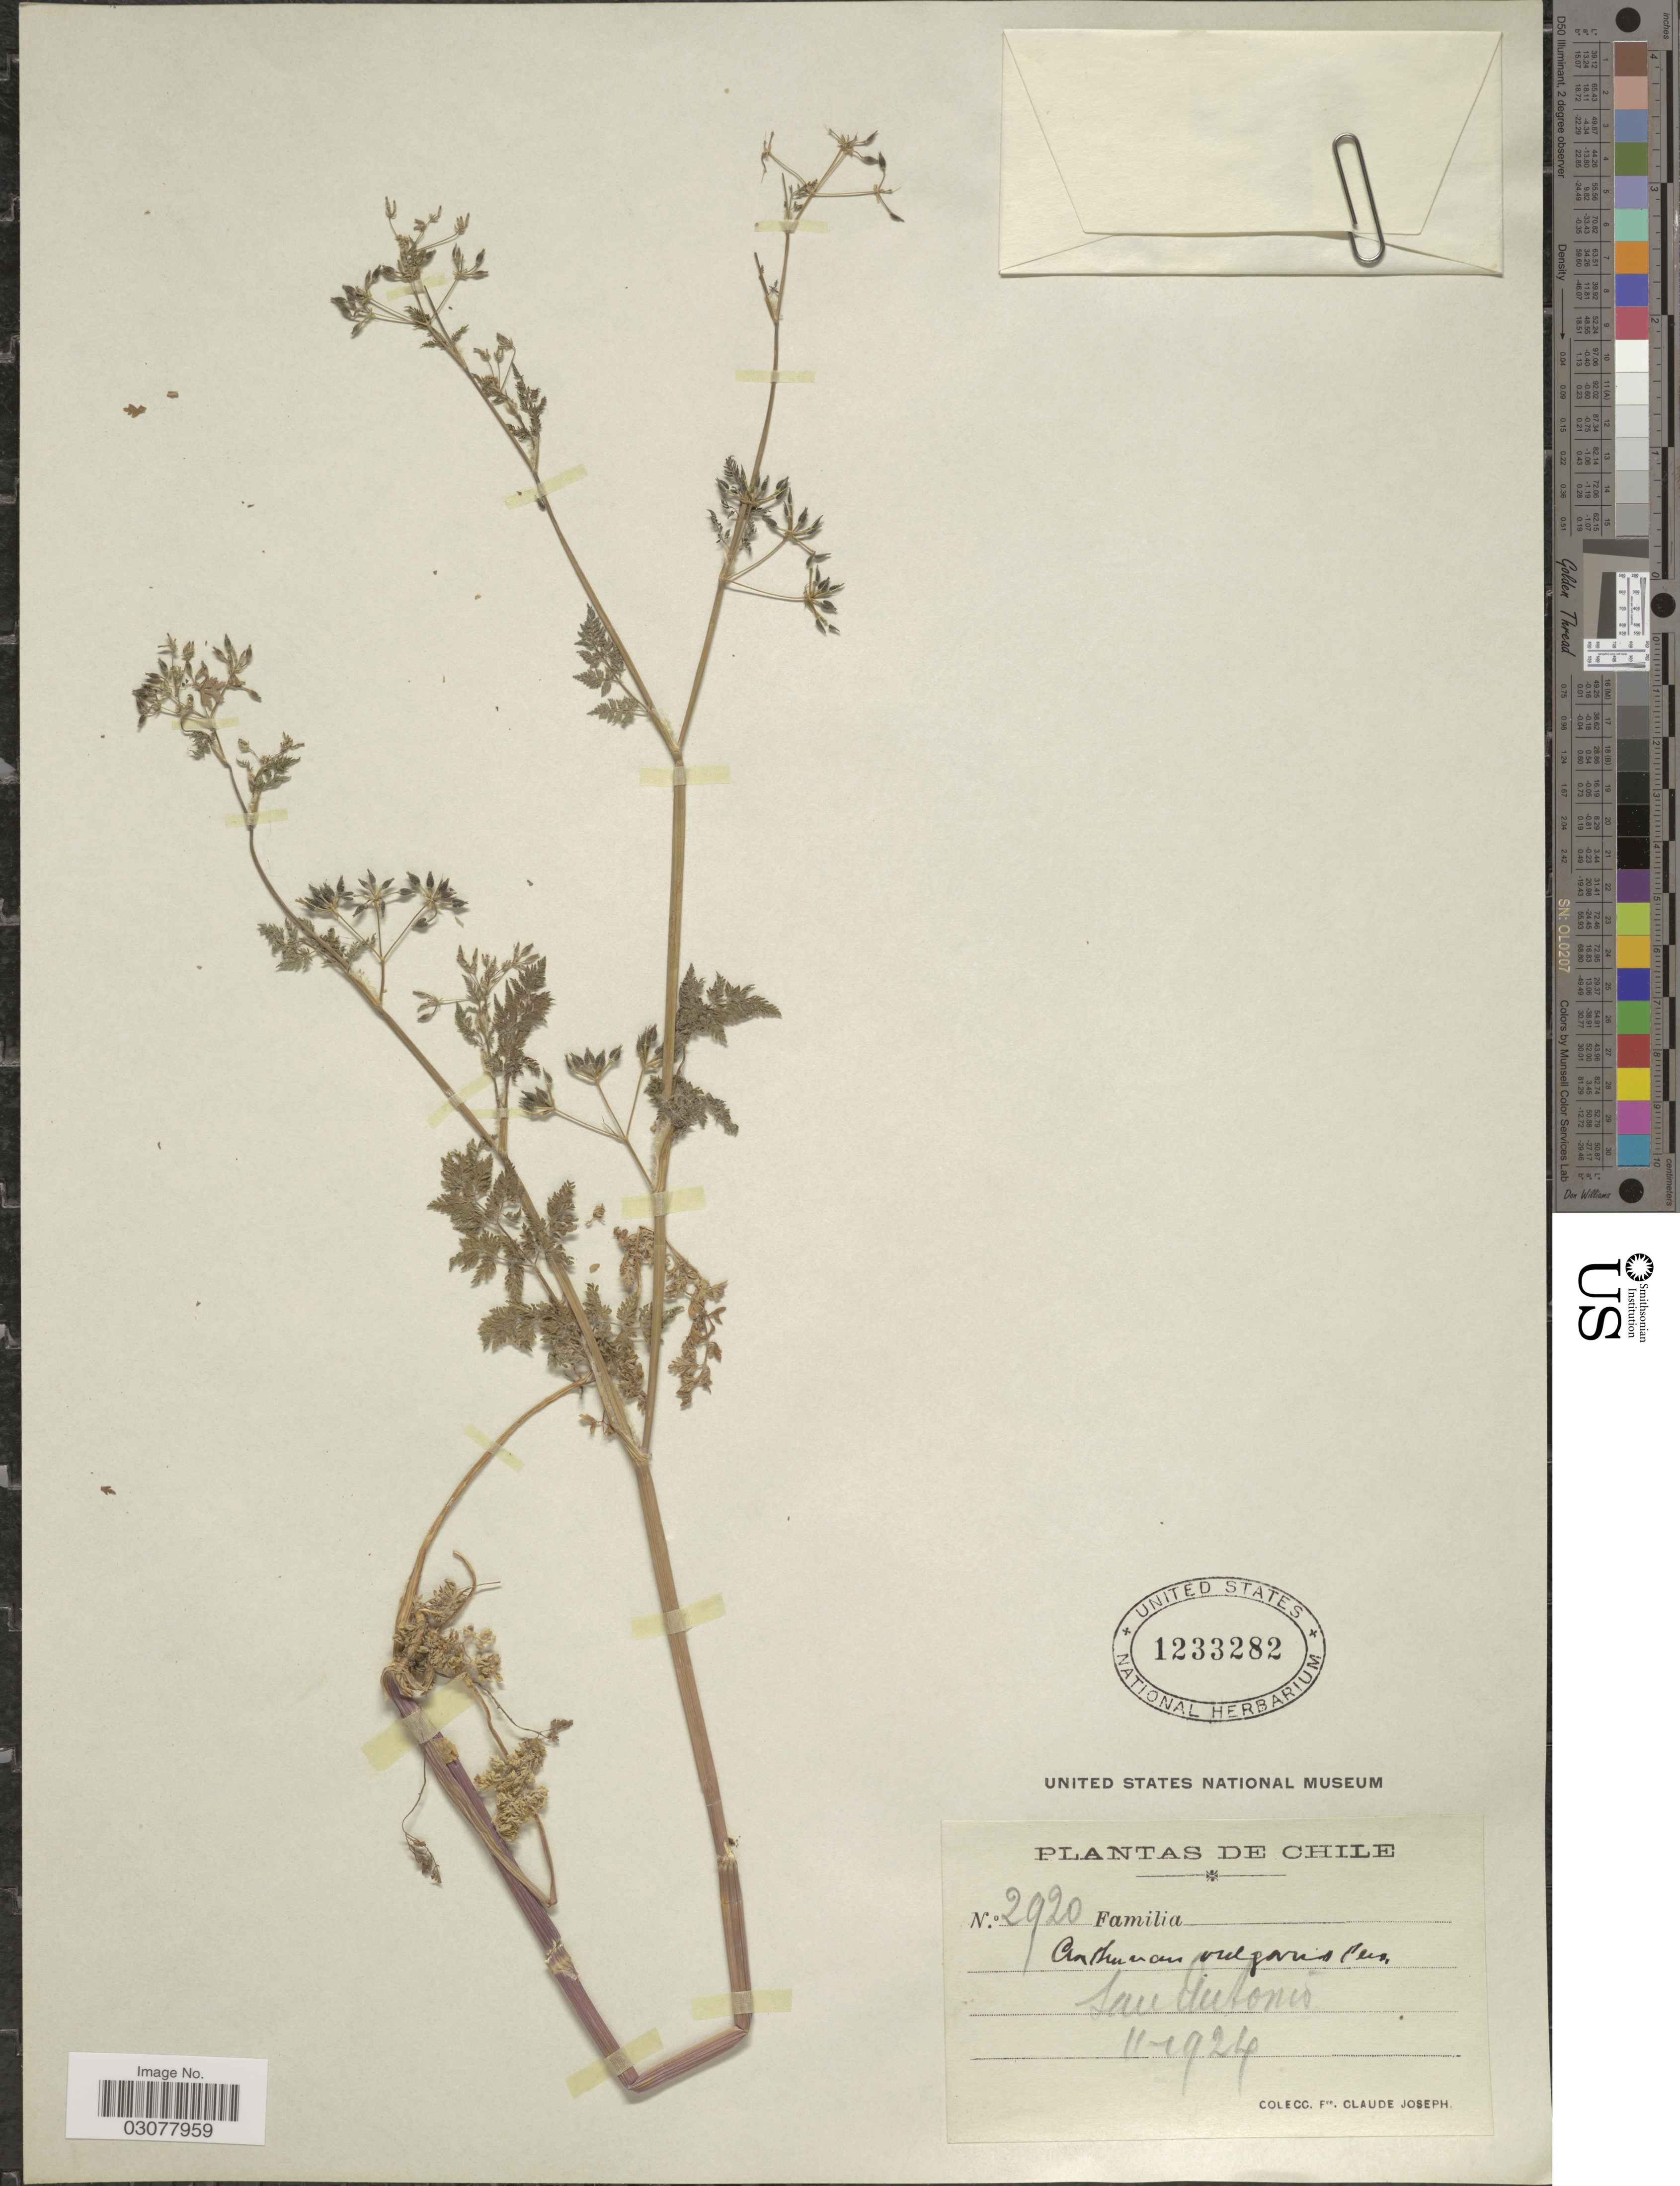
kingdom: Plantae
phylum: Tracheophyta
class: Magnoliopsida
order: Apiales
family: Apiaceae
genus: Anthriscus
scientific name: Anthriscus caucalis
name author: M. Bieb.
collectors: Bro. Claude-Joseph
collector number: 2920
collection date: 1924-11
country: Chile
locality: San Antonio.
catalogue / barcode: US 1233282